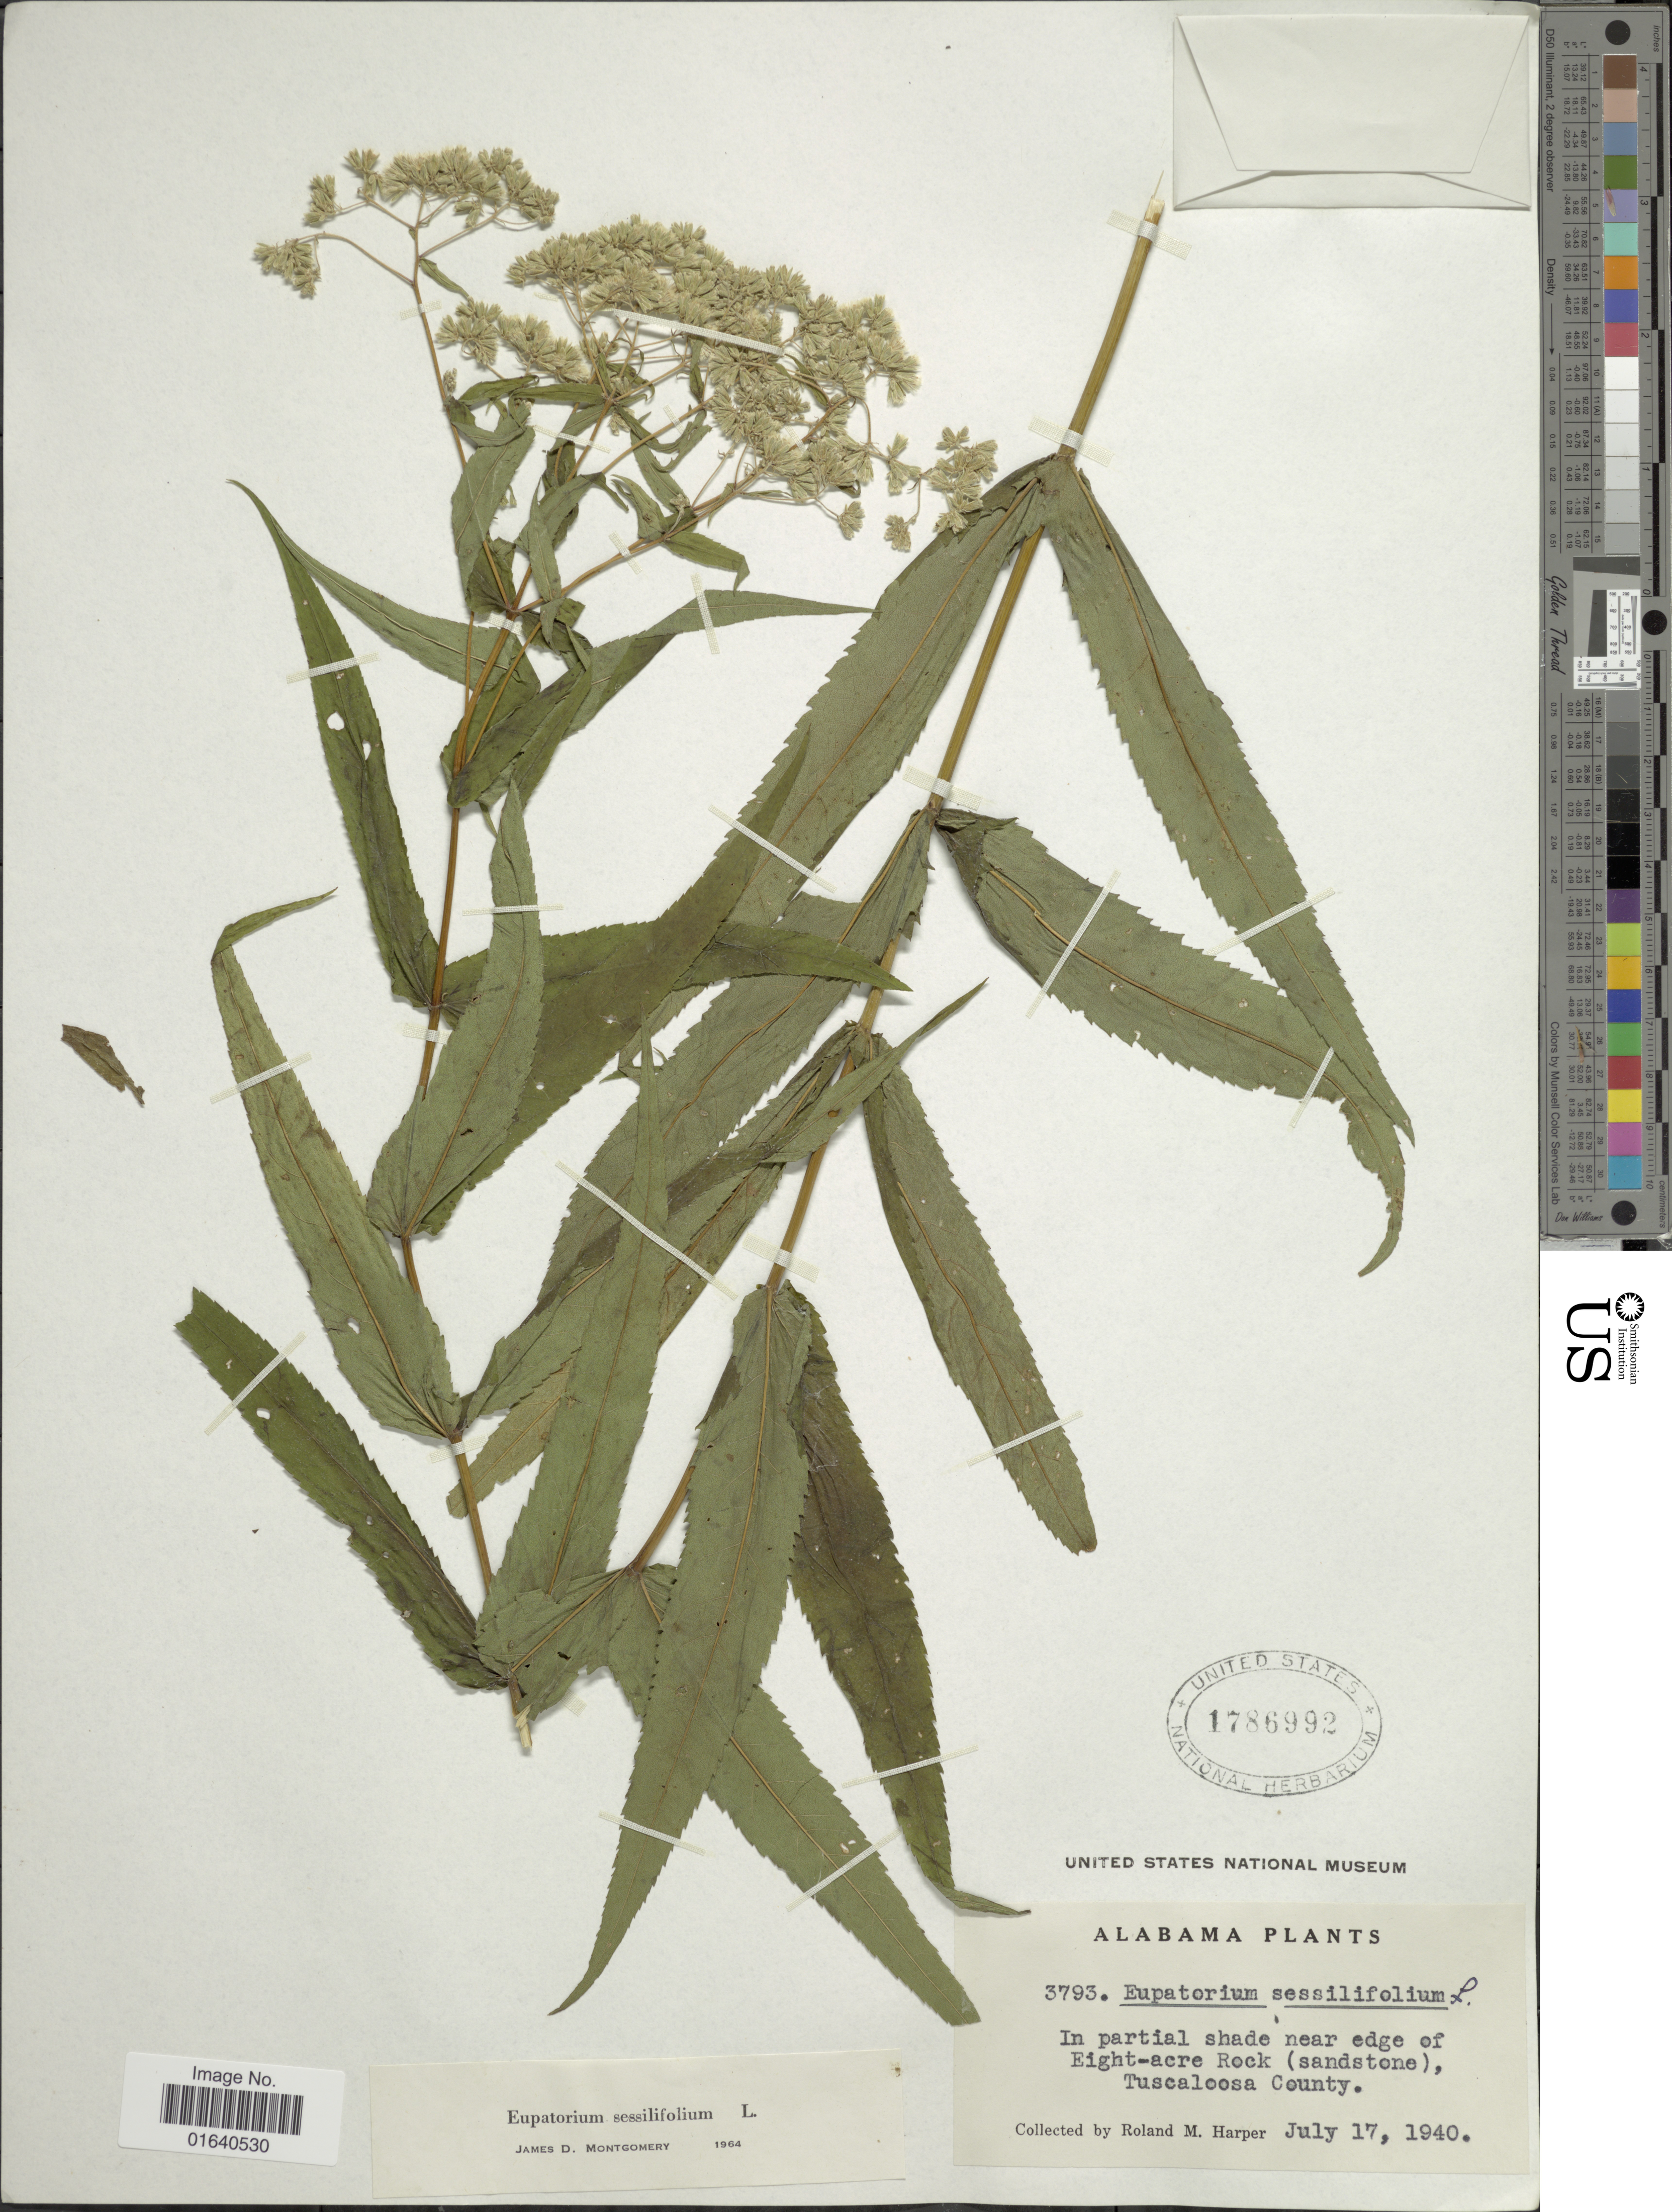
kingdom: Plantae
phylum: Tracheophyta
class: Magnoliopsida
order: Asterales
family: Asteraceae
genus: Eupatorium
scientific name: Eupatorium sessilifolium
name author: L.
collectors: R. M. Harper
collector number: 3793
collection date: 1940-07-17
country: United States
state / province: Alabama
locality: In partial shade near edge of Eight-acre Rock (sandstone), Tuscaloosa County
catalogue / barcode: US 1786992